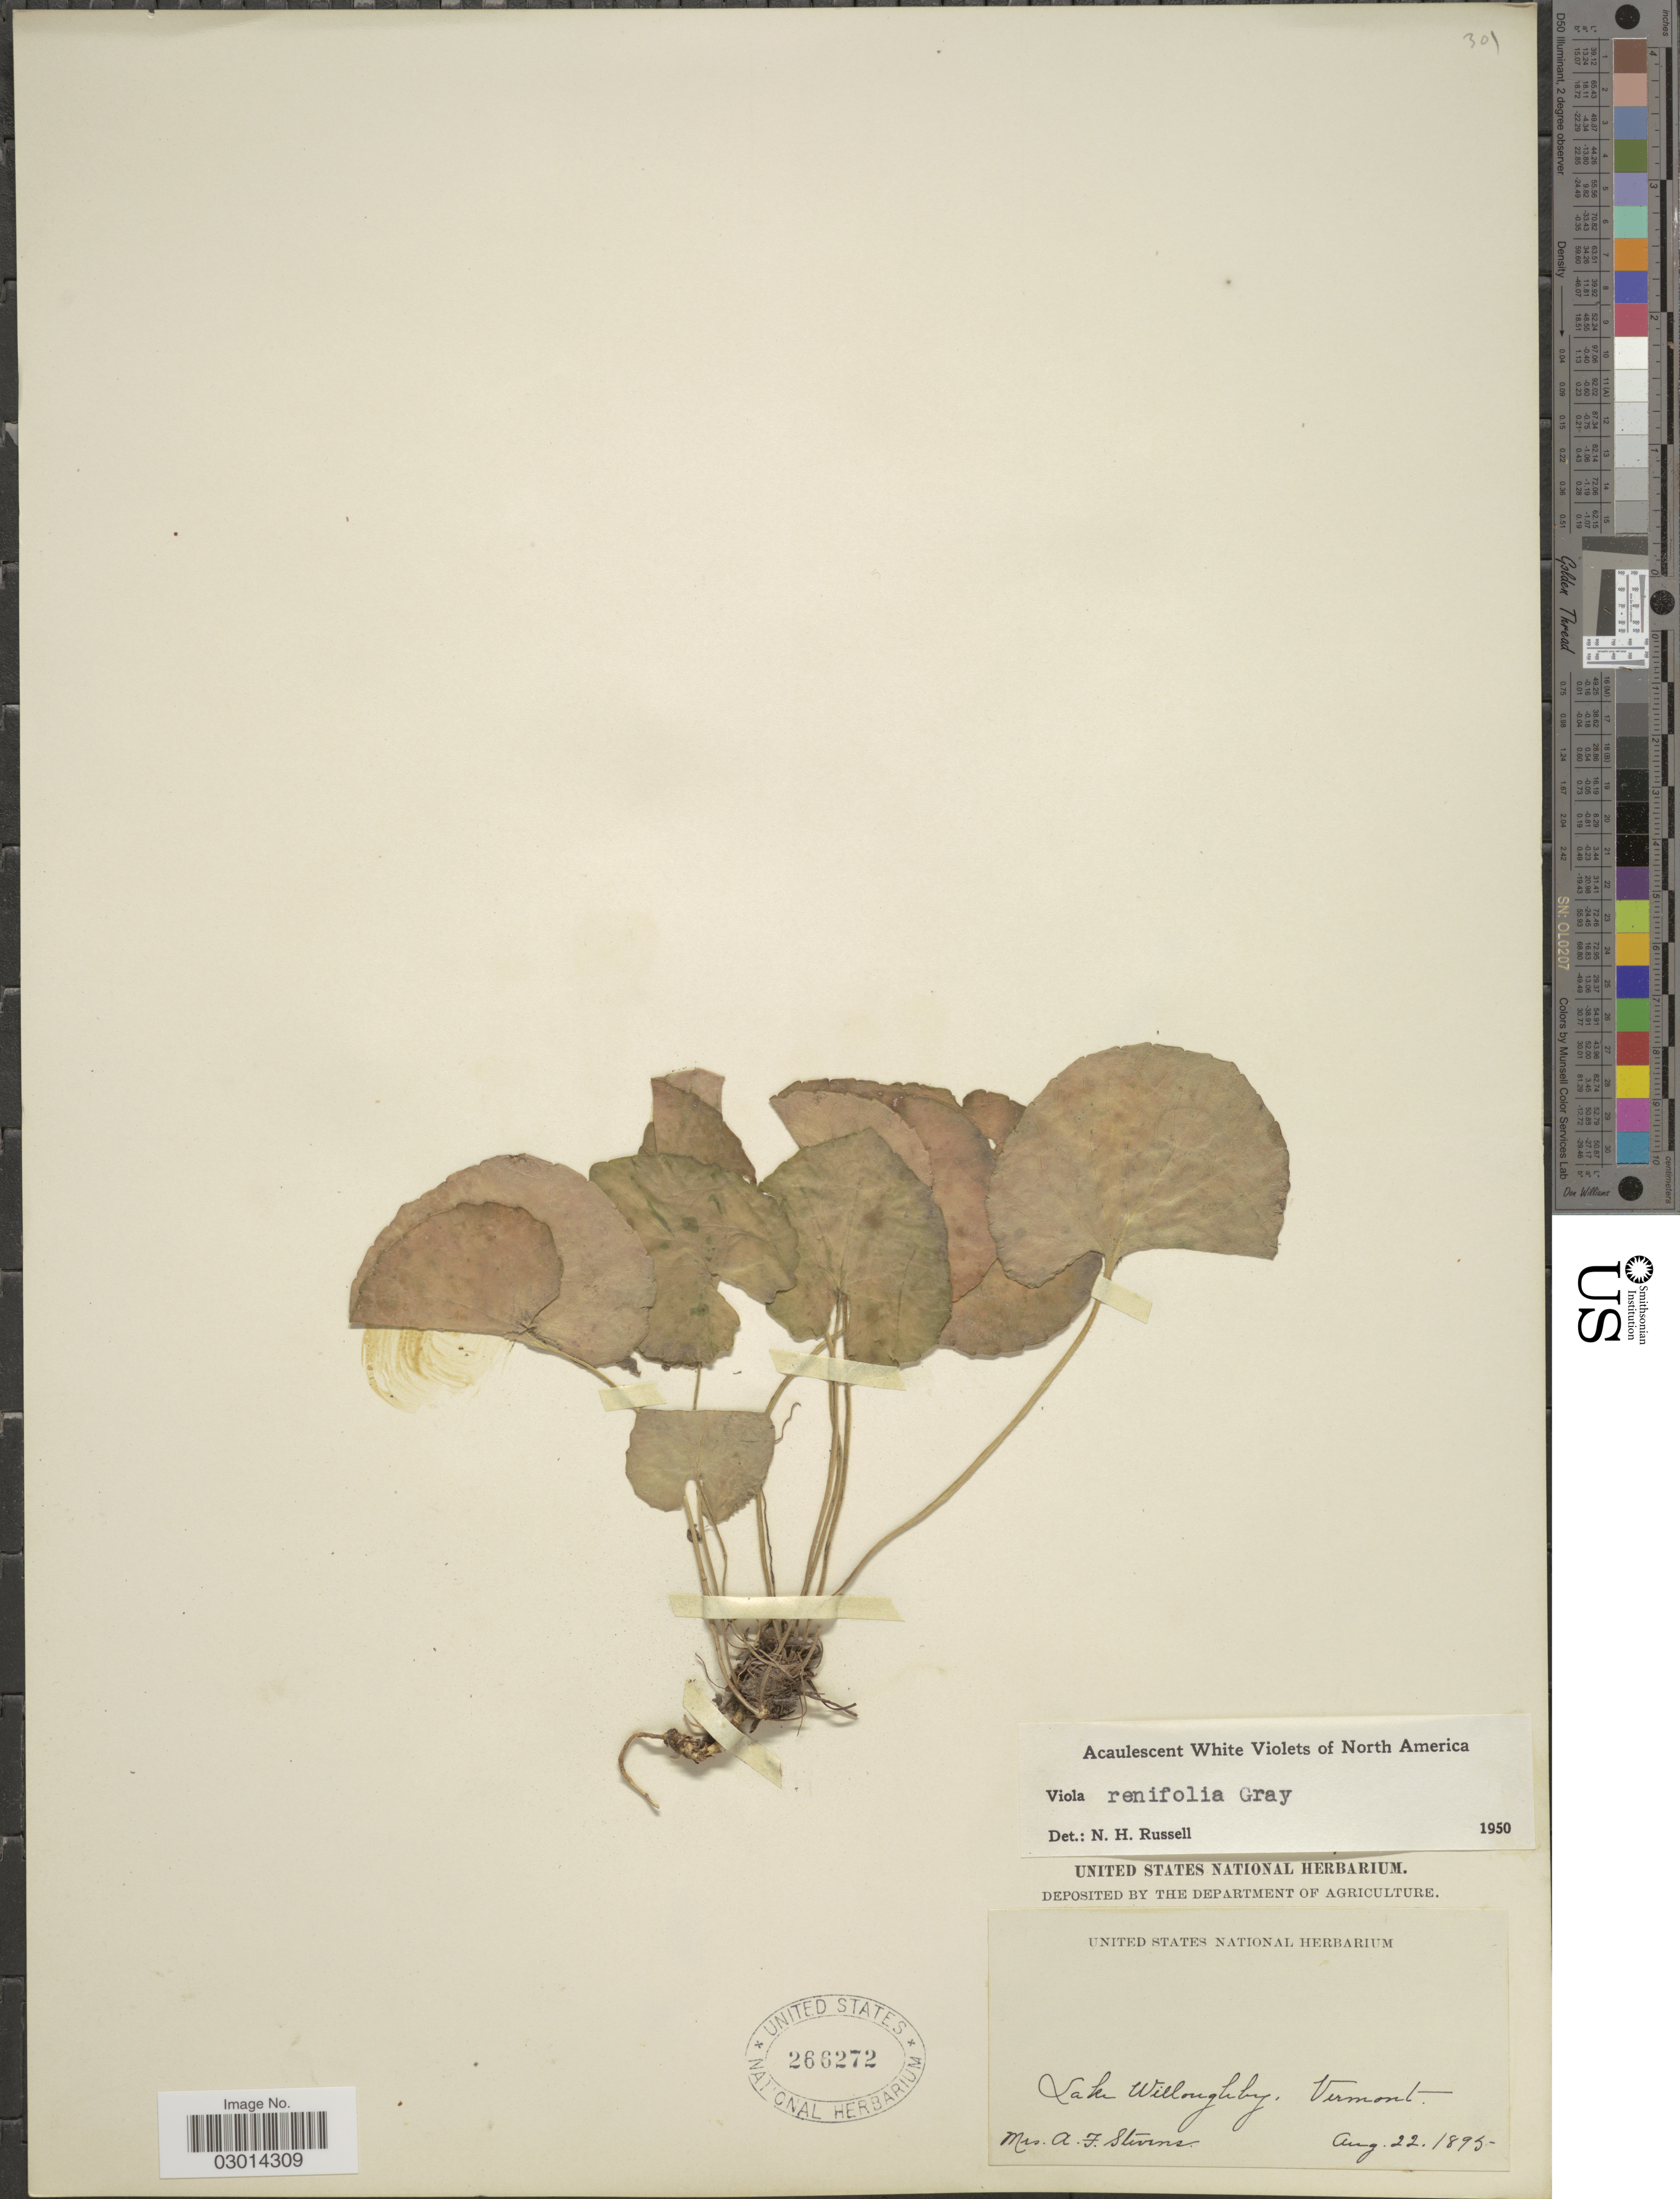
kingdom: Plantae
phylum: Tracheophyta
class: Magnoliopsida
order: Malpighiales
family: Violaceae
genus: Viola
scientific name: Viola renifolia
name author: A. Gray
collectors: A. Stevens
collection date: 1895-08-22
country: United States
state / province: Vermont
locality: Lake Willoughby.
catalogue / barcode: US 266272